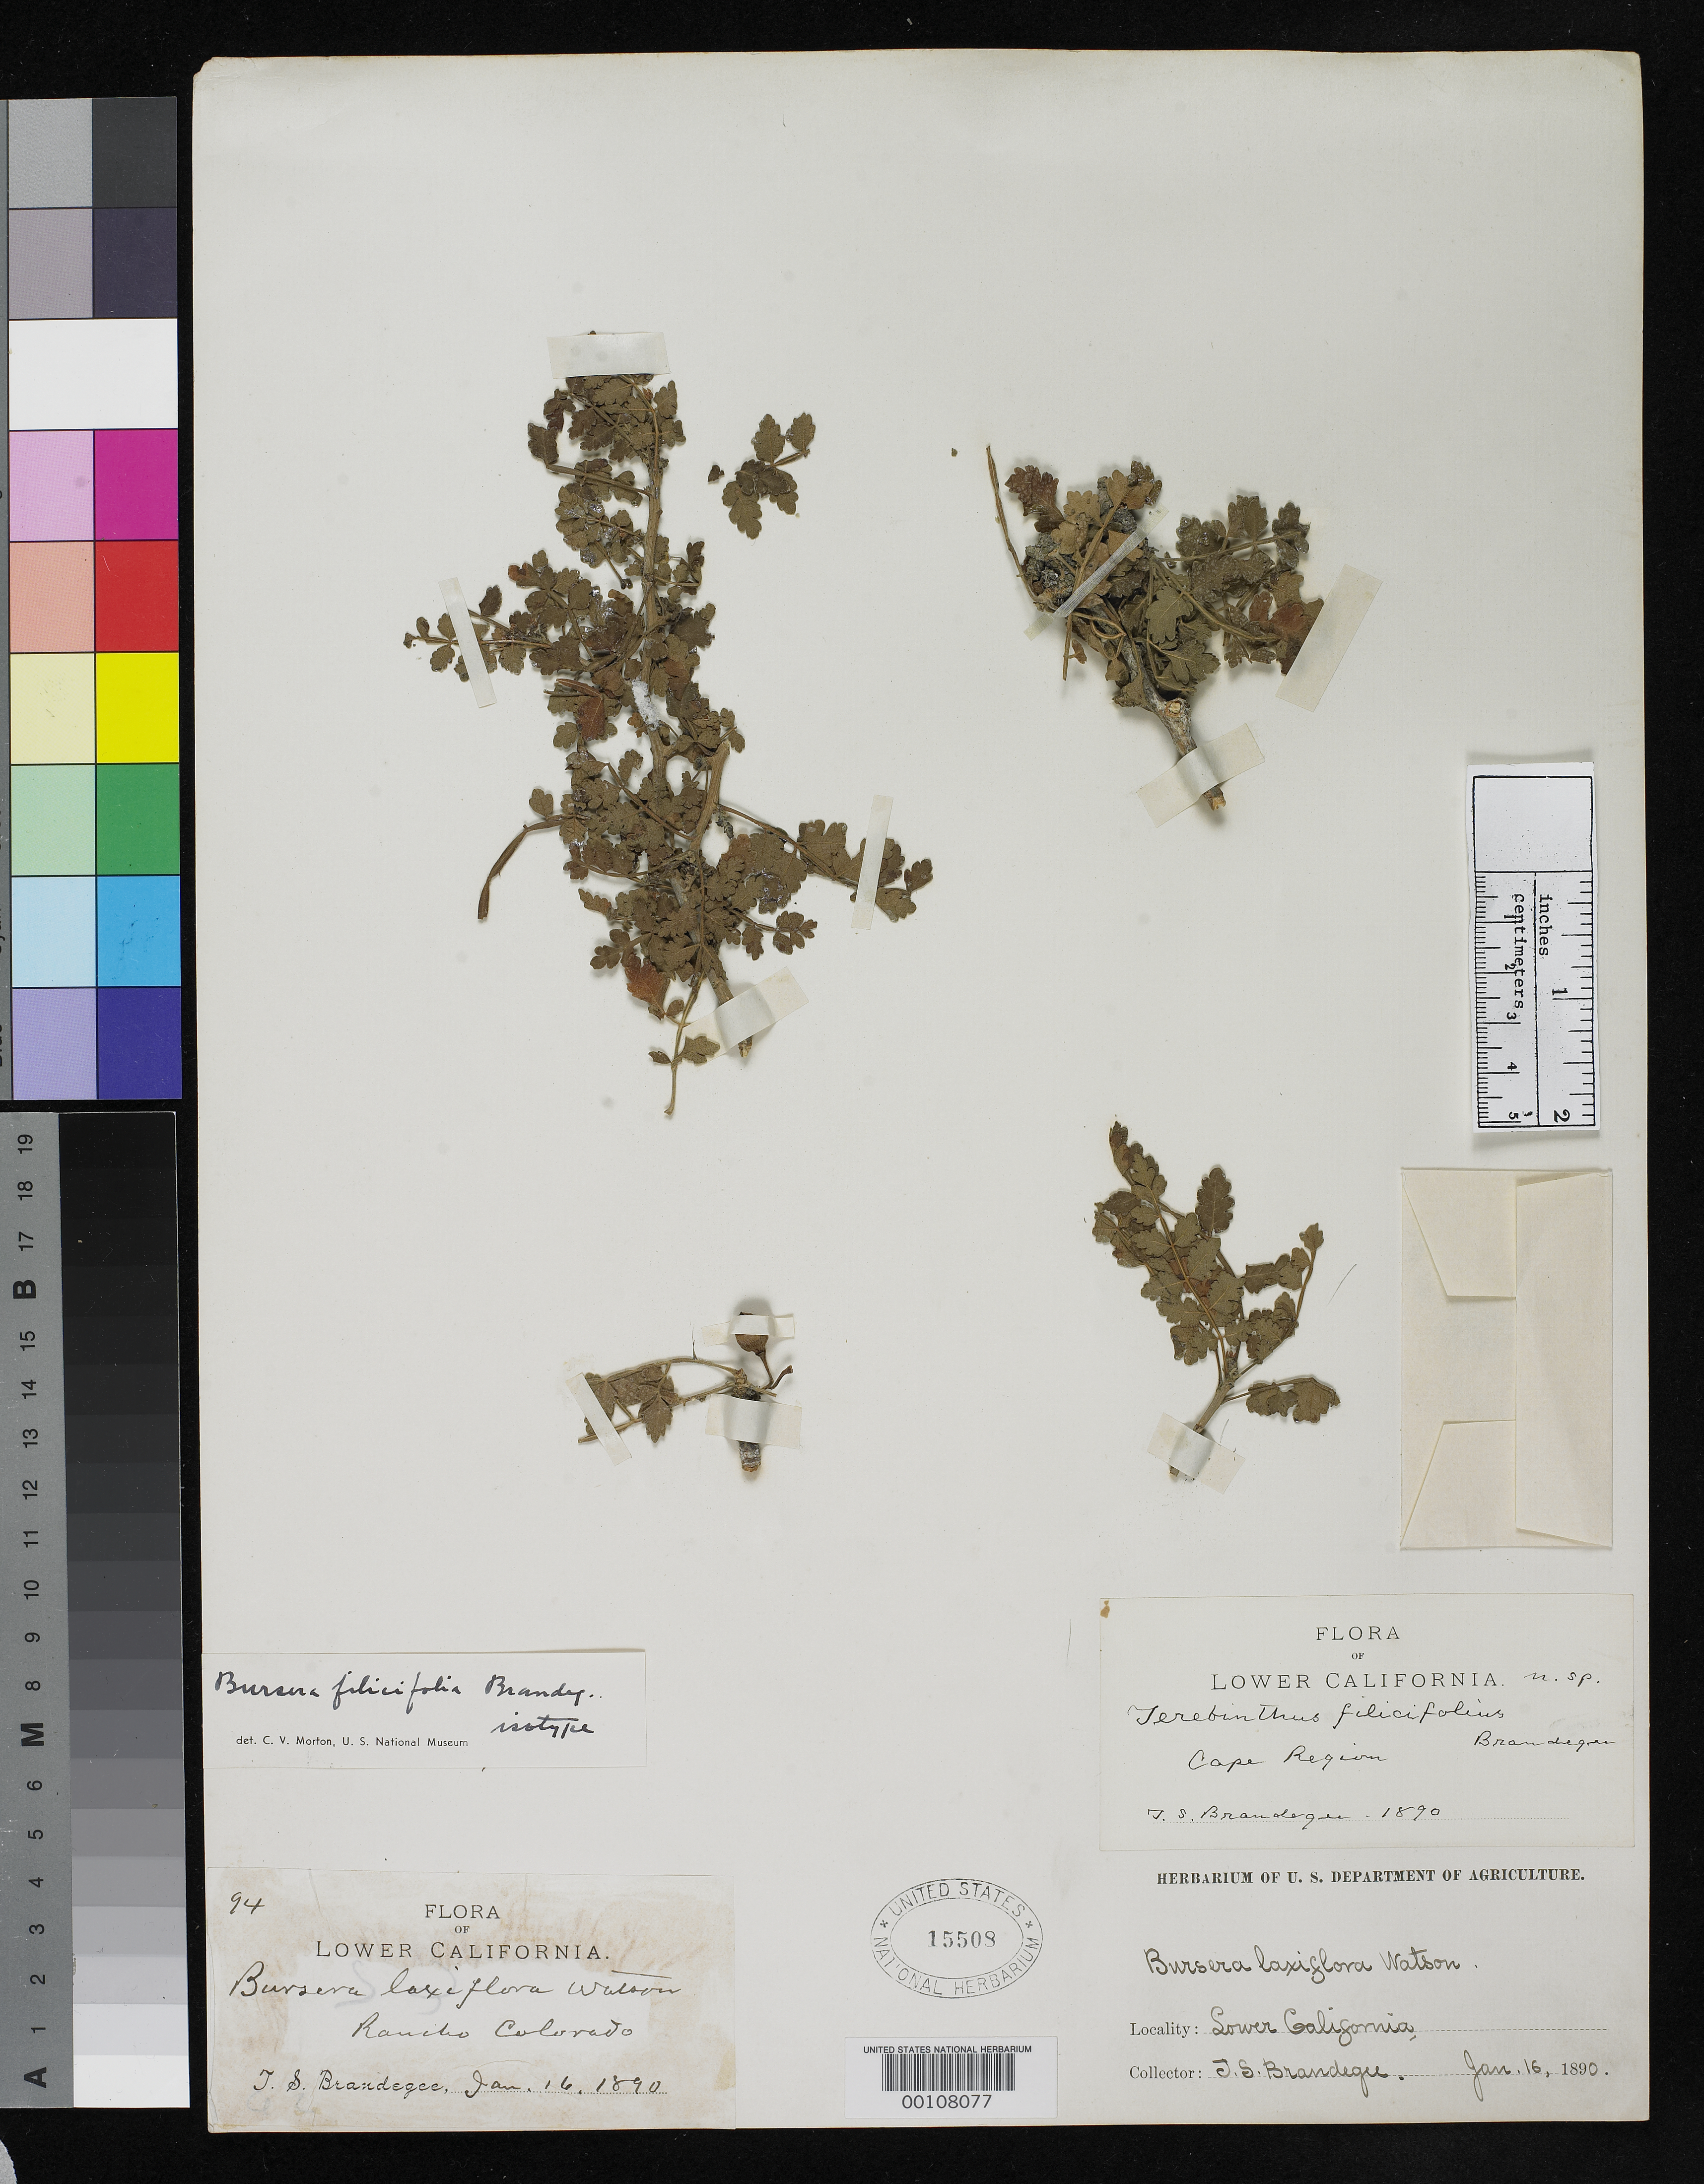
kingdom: Plantae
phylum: Tracheophyta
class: Magnoliopsida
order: Sapindales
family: Burseraceae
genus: Bursera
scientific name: Bursera filicifolia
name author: Brandegee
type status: Isotype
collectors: T. S. Brandegee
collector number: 94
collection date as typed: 16 Jan 1890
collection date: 1890-01-16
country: Mexico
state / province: Baja California Sur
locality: Rancho Colorado, Cape region.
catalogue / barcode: US 15508